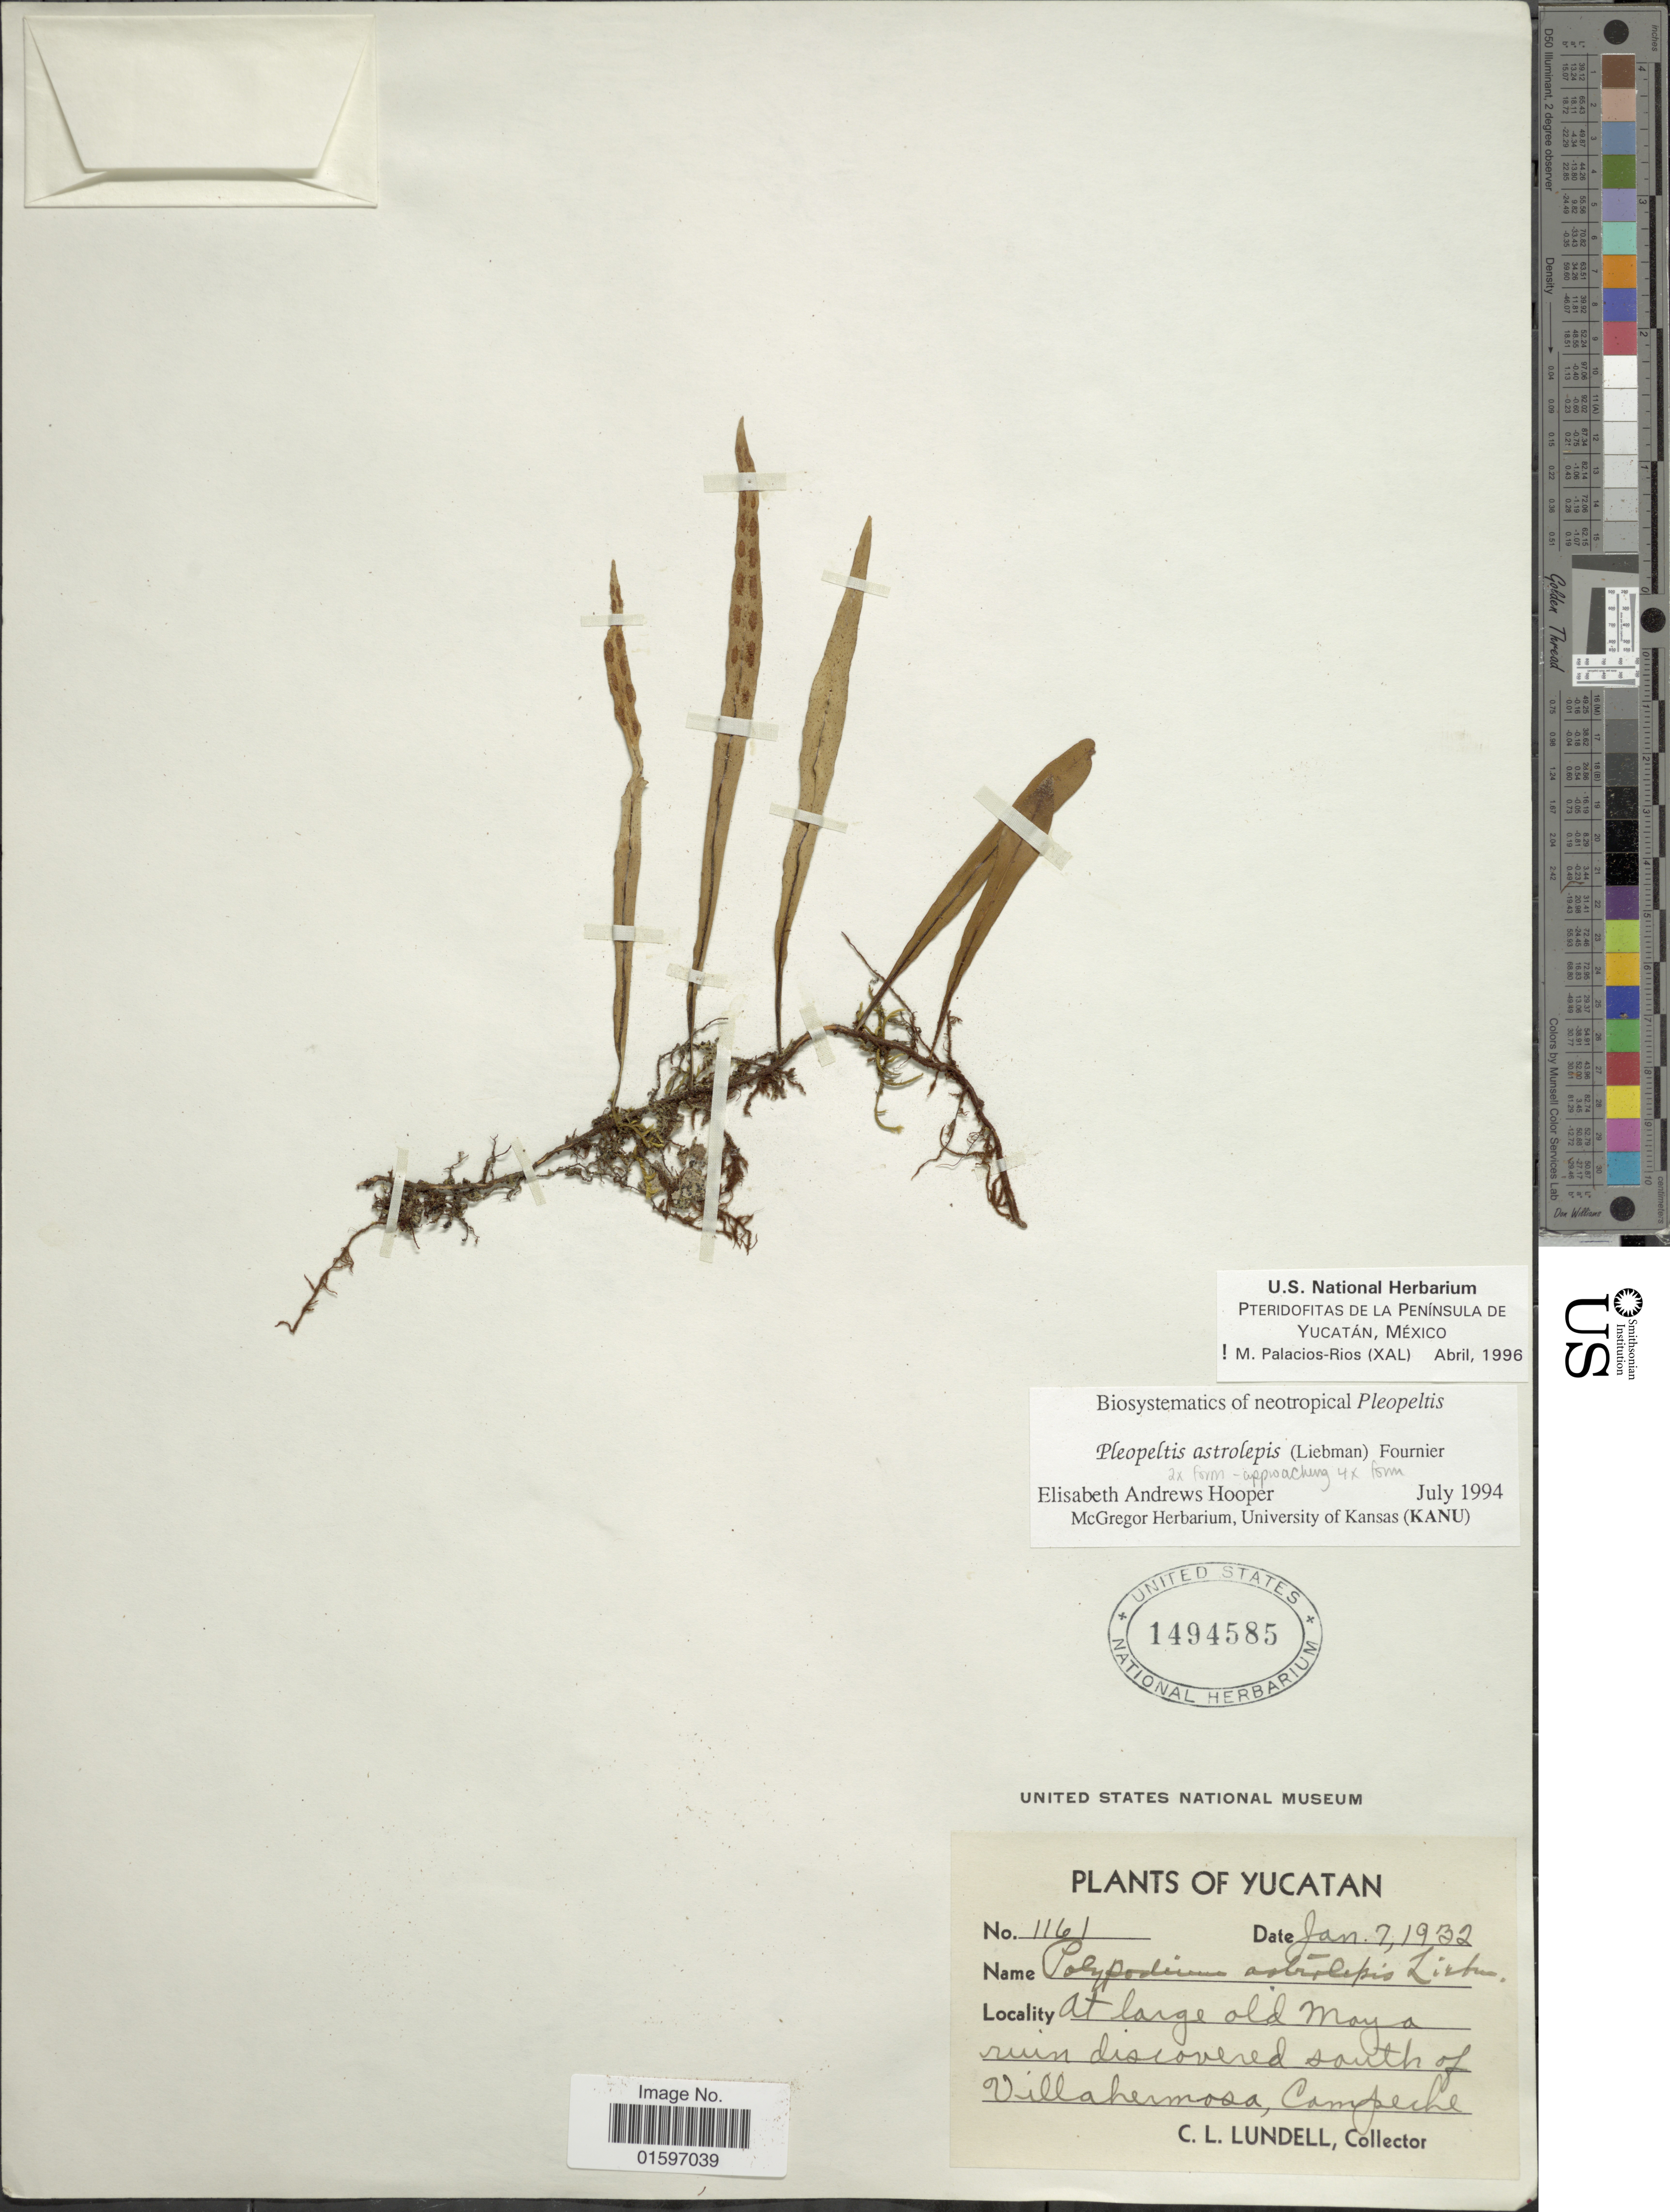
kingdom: Plantae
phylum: Tracheophyta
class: Polypodiopsida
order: Polypodiales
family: Polypodiaceae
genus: Pleopeltis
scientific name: Pleopeltis astrolepis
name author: (Liebm.) E. Fourn.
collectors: C. L. Lundell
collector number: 1161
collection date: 1932-01-07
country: Mexico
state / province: Yucatán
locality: At large old Maya ruin discovered south of Villahermosa, Campeche.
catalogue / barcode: US 1494585